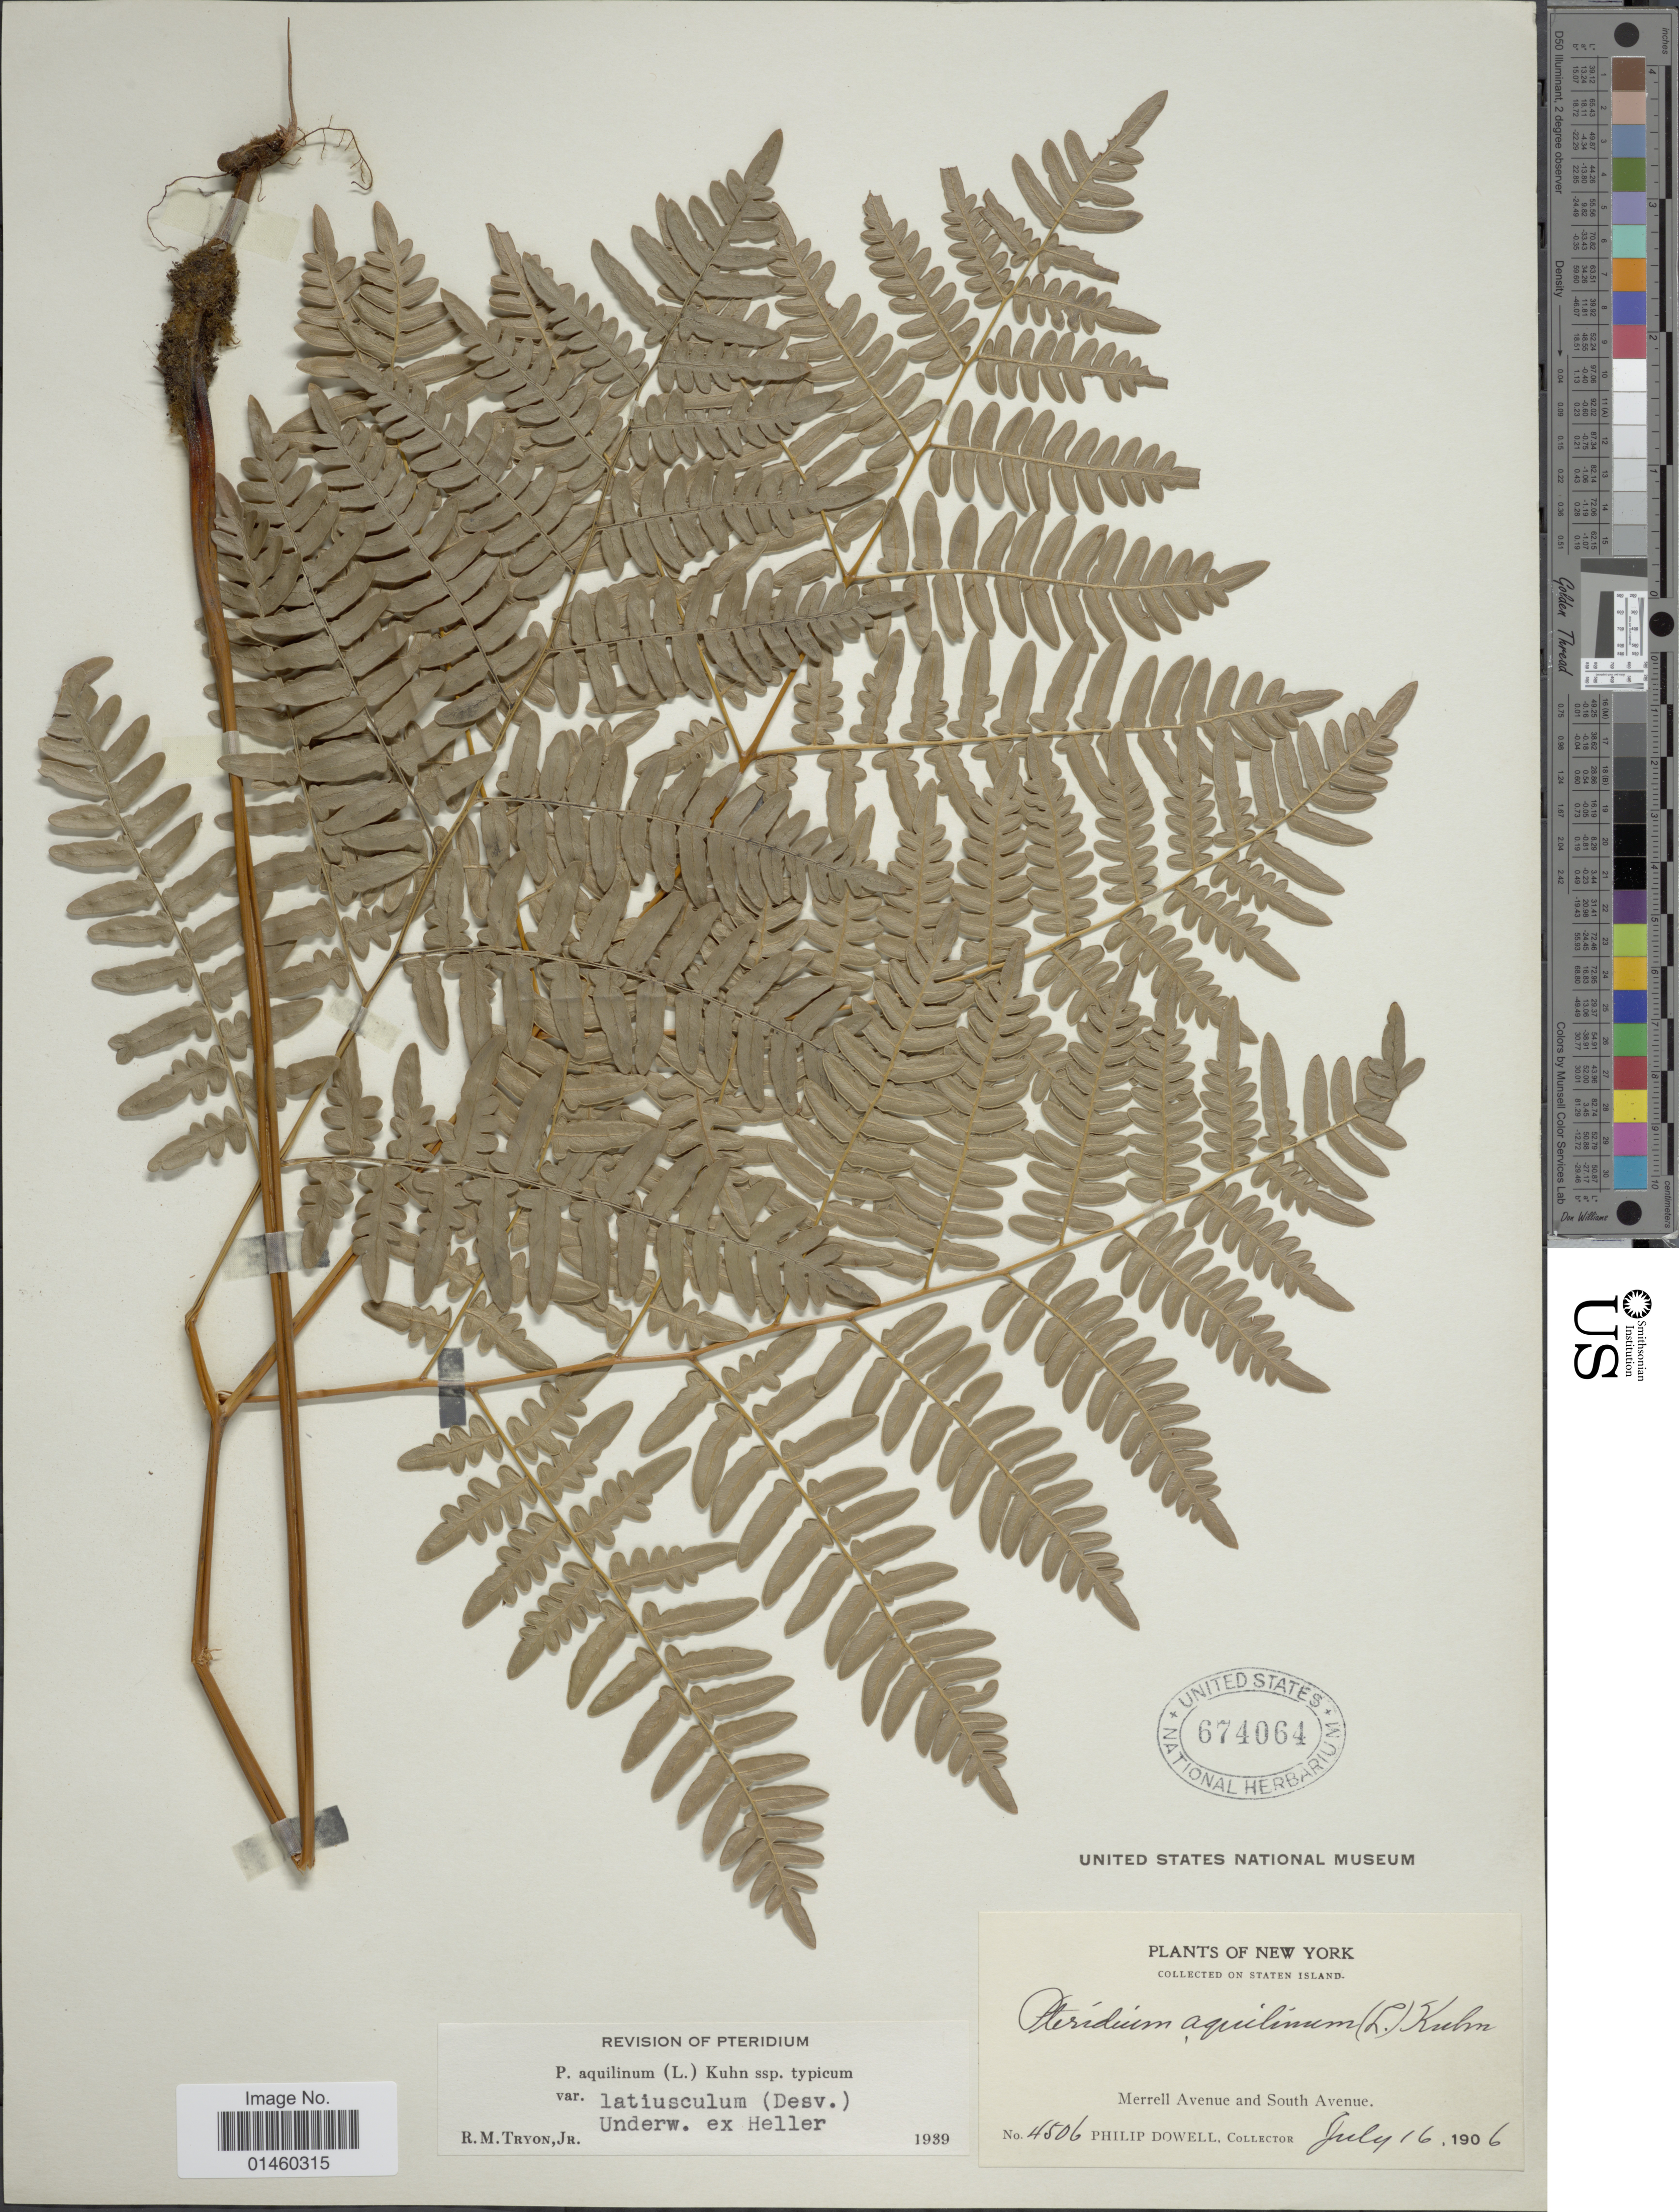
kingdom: Plantae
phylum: Tracheophyta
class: Polypodiopsida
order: Polypodiales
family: Dennstaedtiaceae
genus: Pteridium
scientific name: Pteridium aquilinum var. latiusculum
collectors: P. Dowell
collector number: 4506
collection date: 1906-07-16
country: United States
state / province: New York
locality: Staten Island. Merrell Avenue and South Avenue.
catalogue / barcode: US 674064